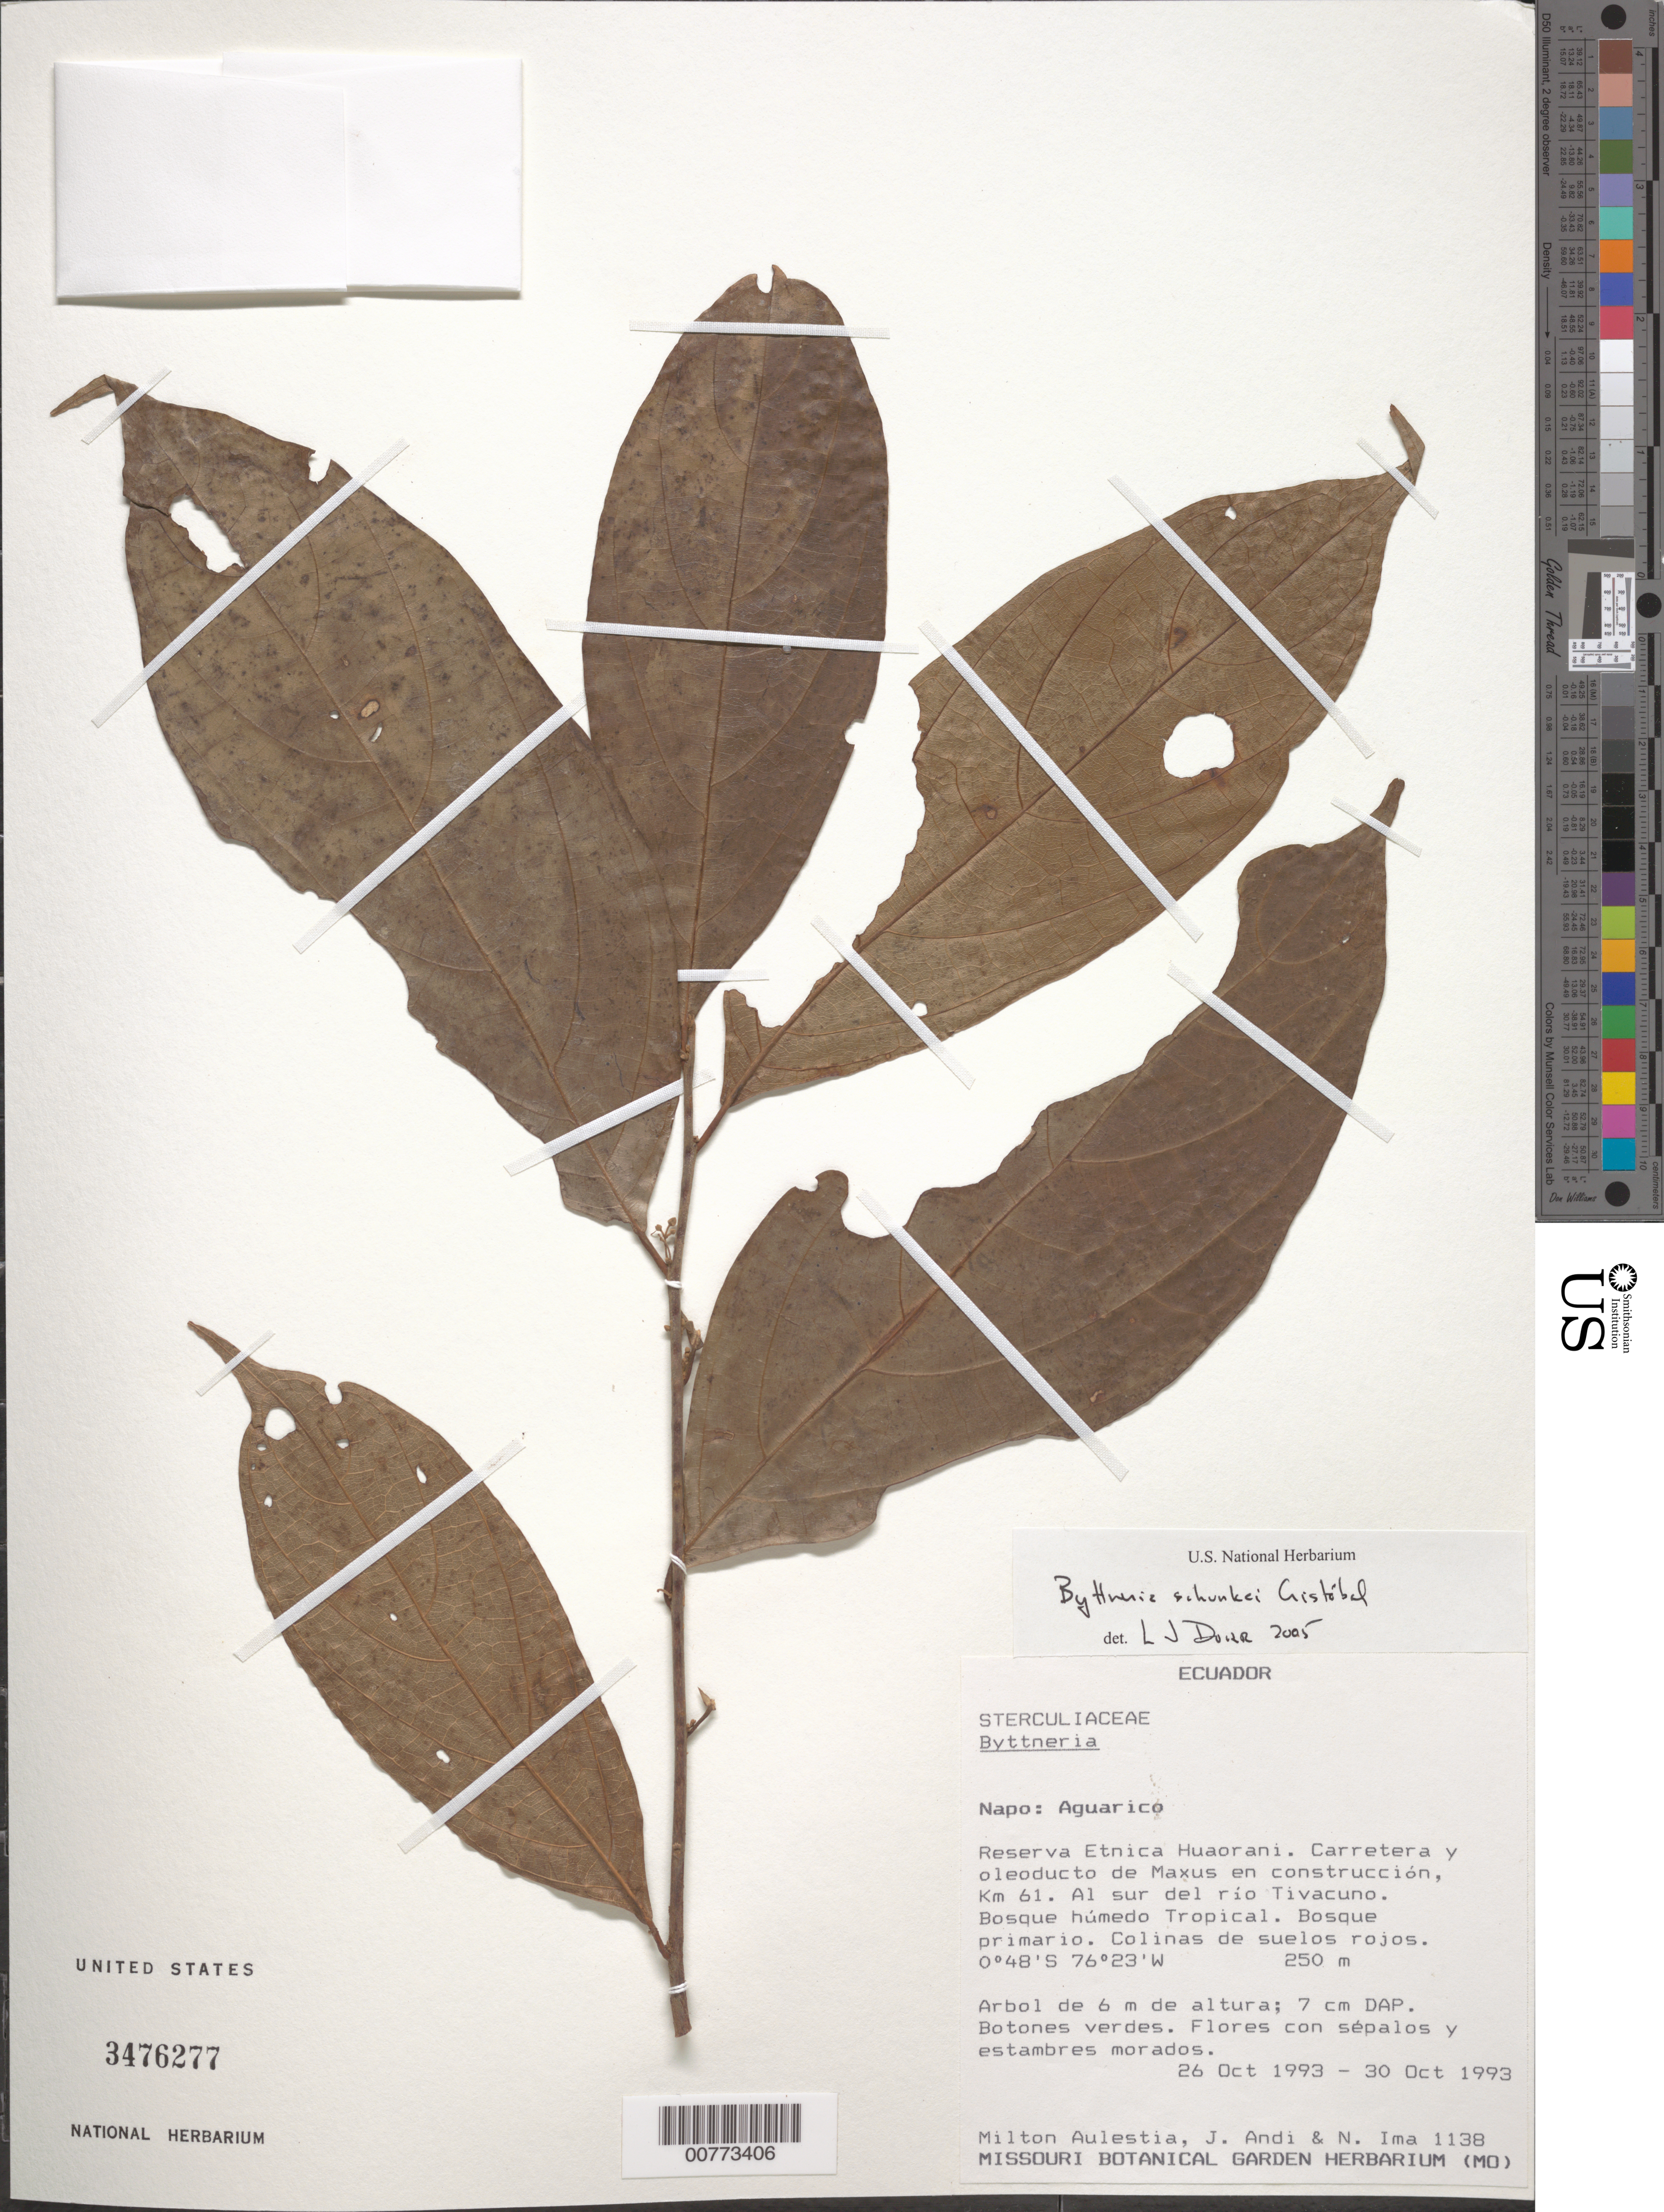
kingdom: Plantae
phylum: Tracheophyta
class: Magnoliopsida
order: Malvales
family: Malvaceae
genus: Byttneria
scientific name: Byttneria schunkei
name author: Cristóbal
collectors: C. Aulestia, J. Andi & N. Ima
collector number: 1138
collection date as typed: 26 Oct 1993 to 30 Oct 1993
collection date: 1993-10-26/1993-10-30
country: Ecuador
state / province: Napo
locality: Aguarico. Reserva Etnica Huaorani. Carretera y oleoducto de Maxus en construcción, Km 61. Al sur del río Tivacuno.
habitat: Bosque primario. Colinas de suelos rojos.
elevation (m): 250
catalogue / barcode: US 3476277